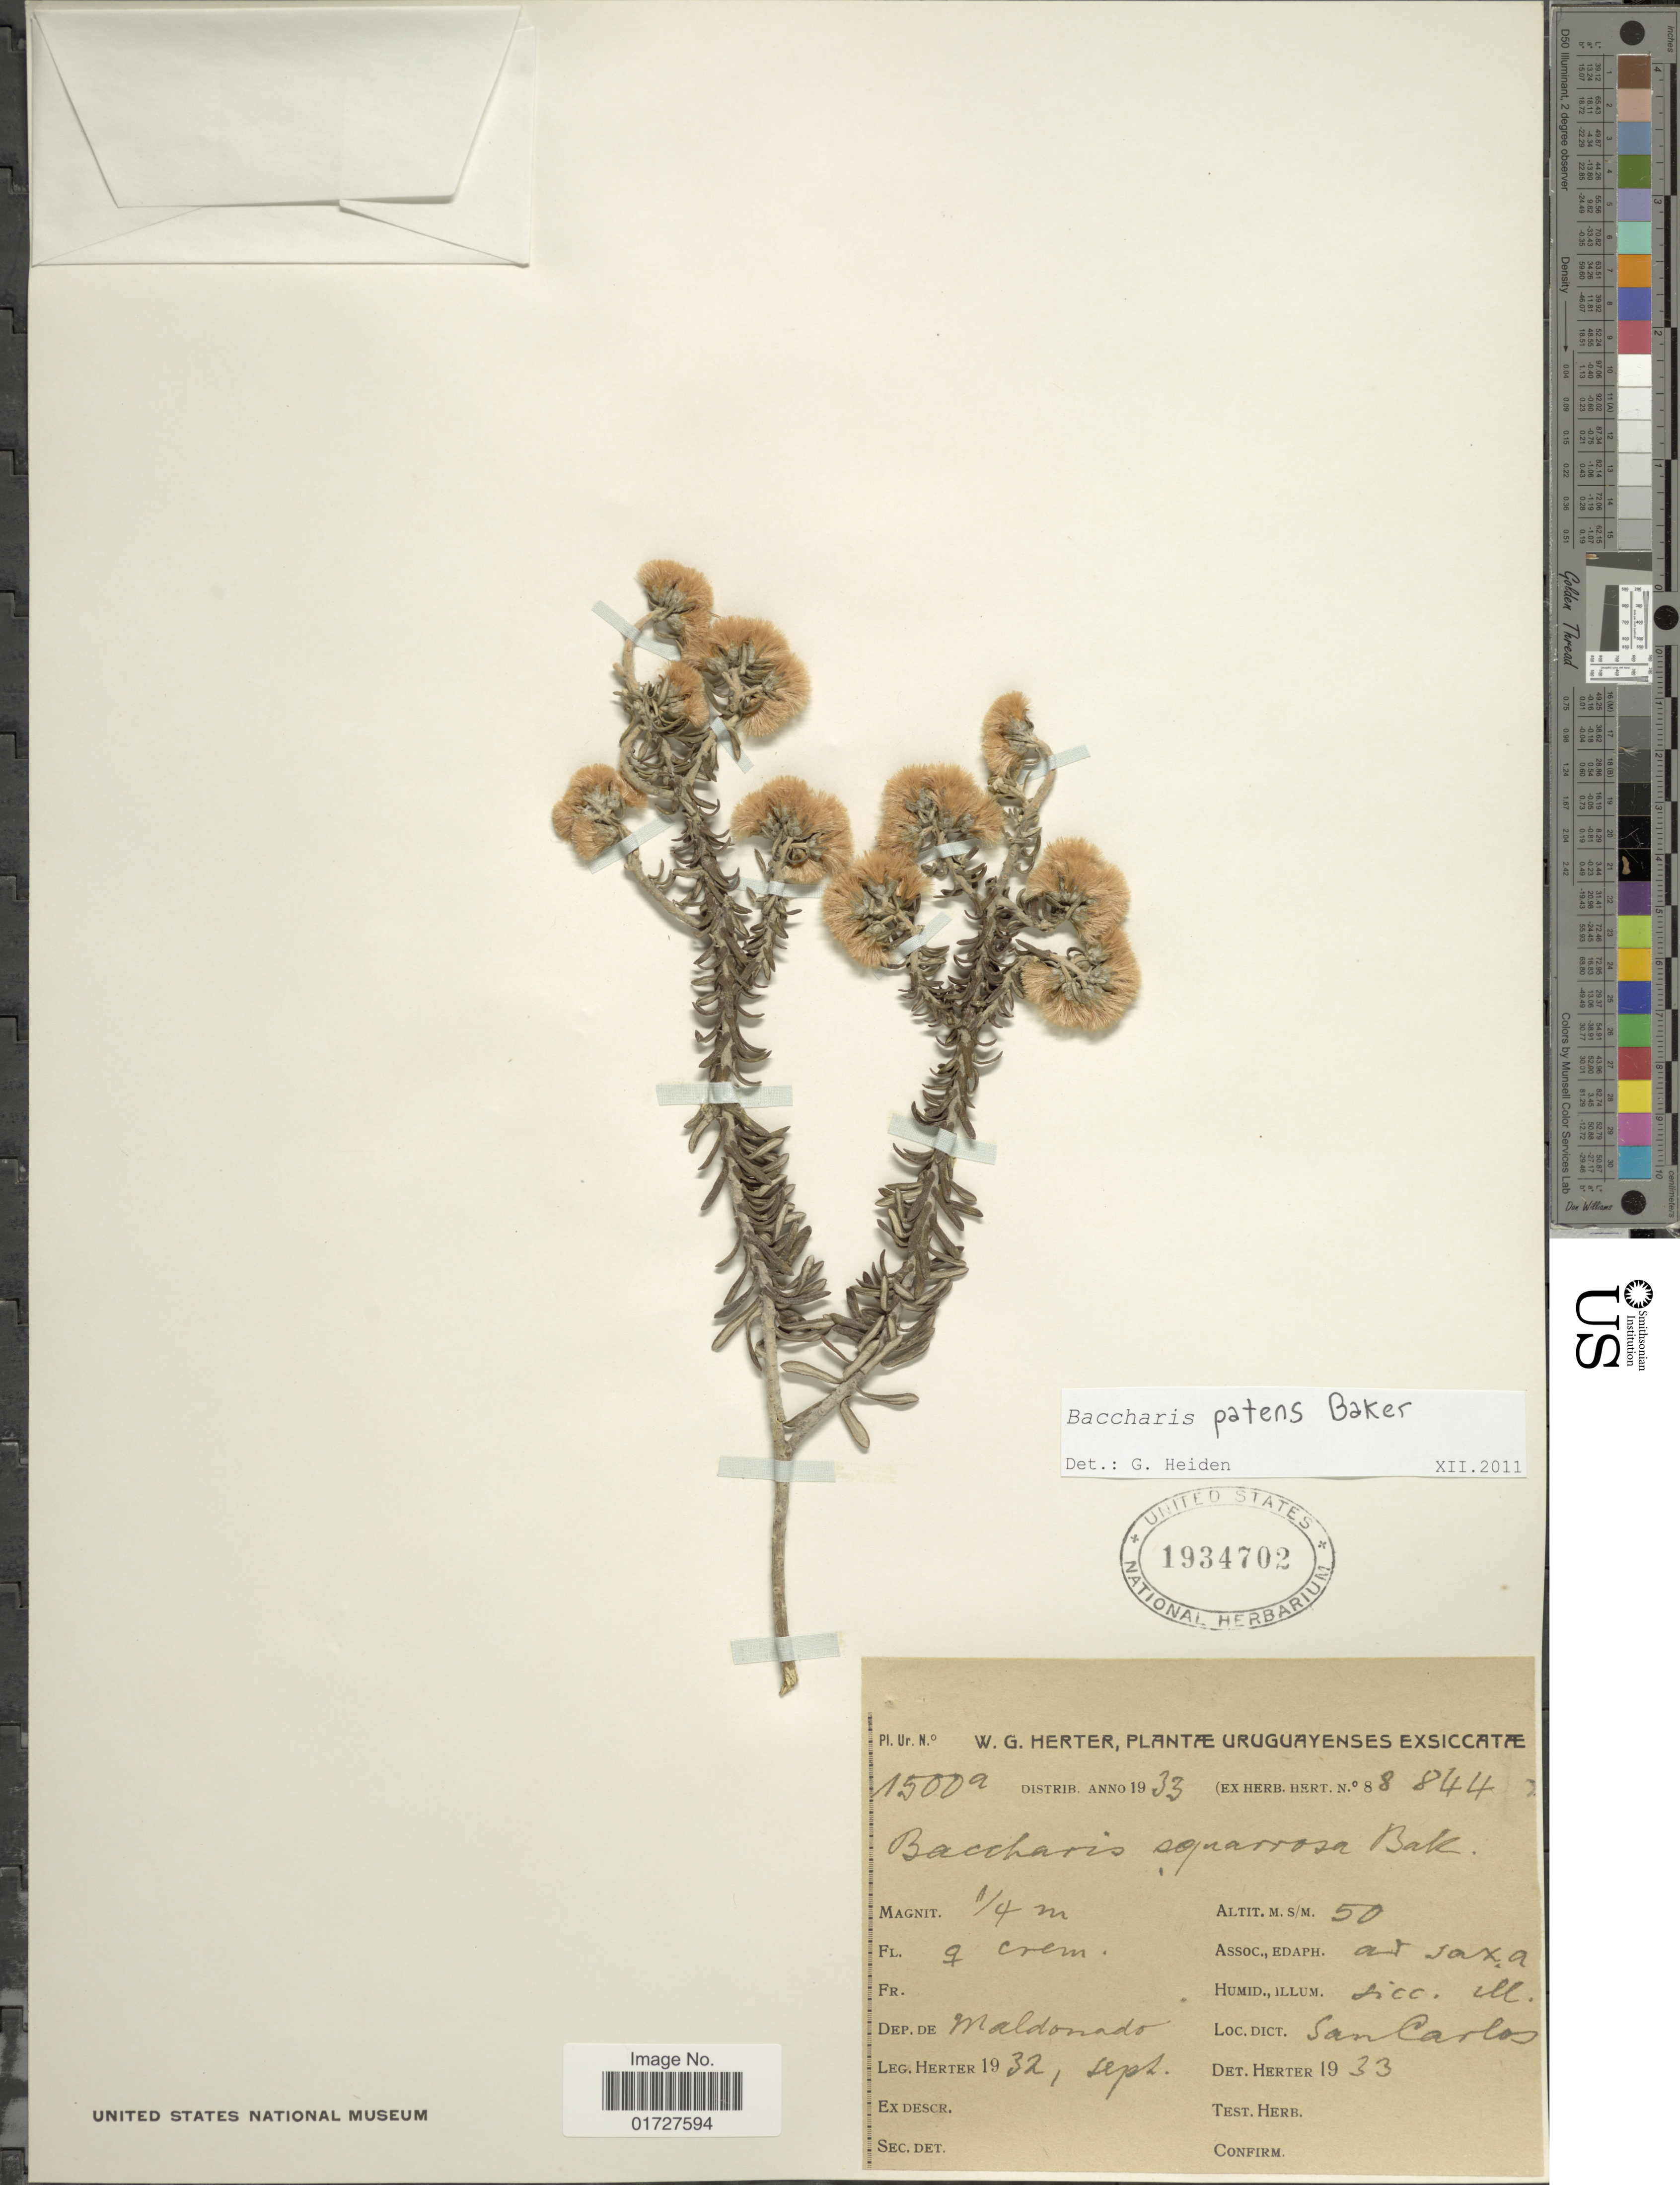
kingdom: Plantae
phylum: Tracheophyta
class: Magnoliopsida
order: Asterales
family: Asteraceae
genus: Baccharis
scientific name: Baccharis patens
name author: Baker in Mart.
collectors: W. G. Herter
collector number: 1500a*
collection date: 1932-09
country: Uruguay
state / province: Maldonado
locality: San Carlos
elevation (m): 50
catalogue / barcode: US 1934702